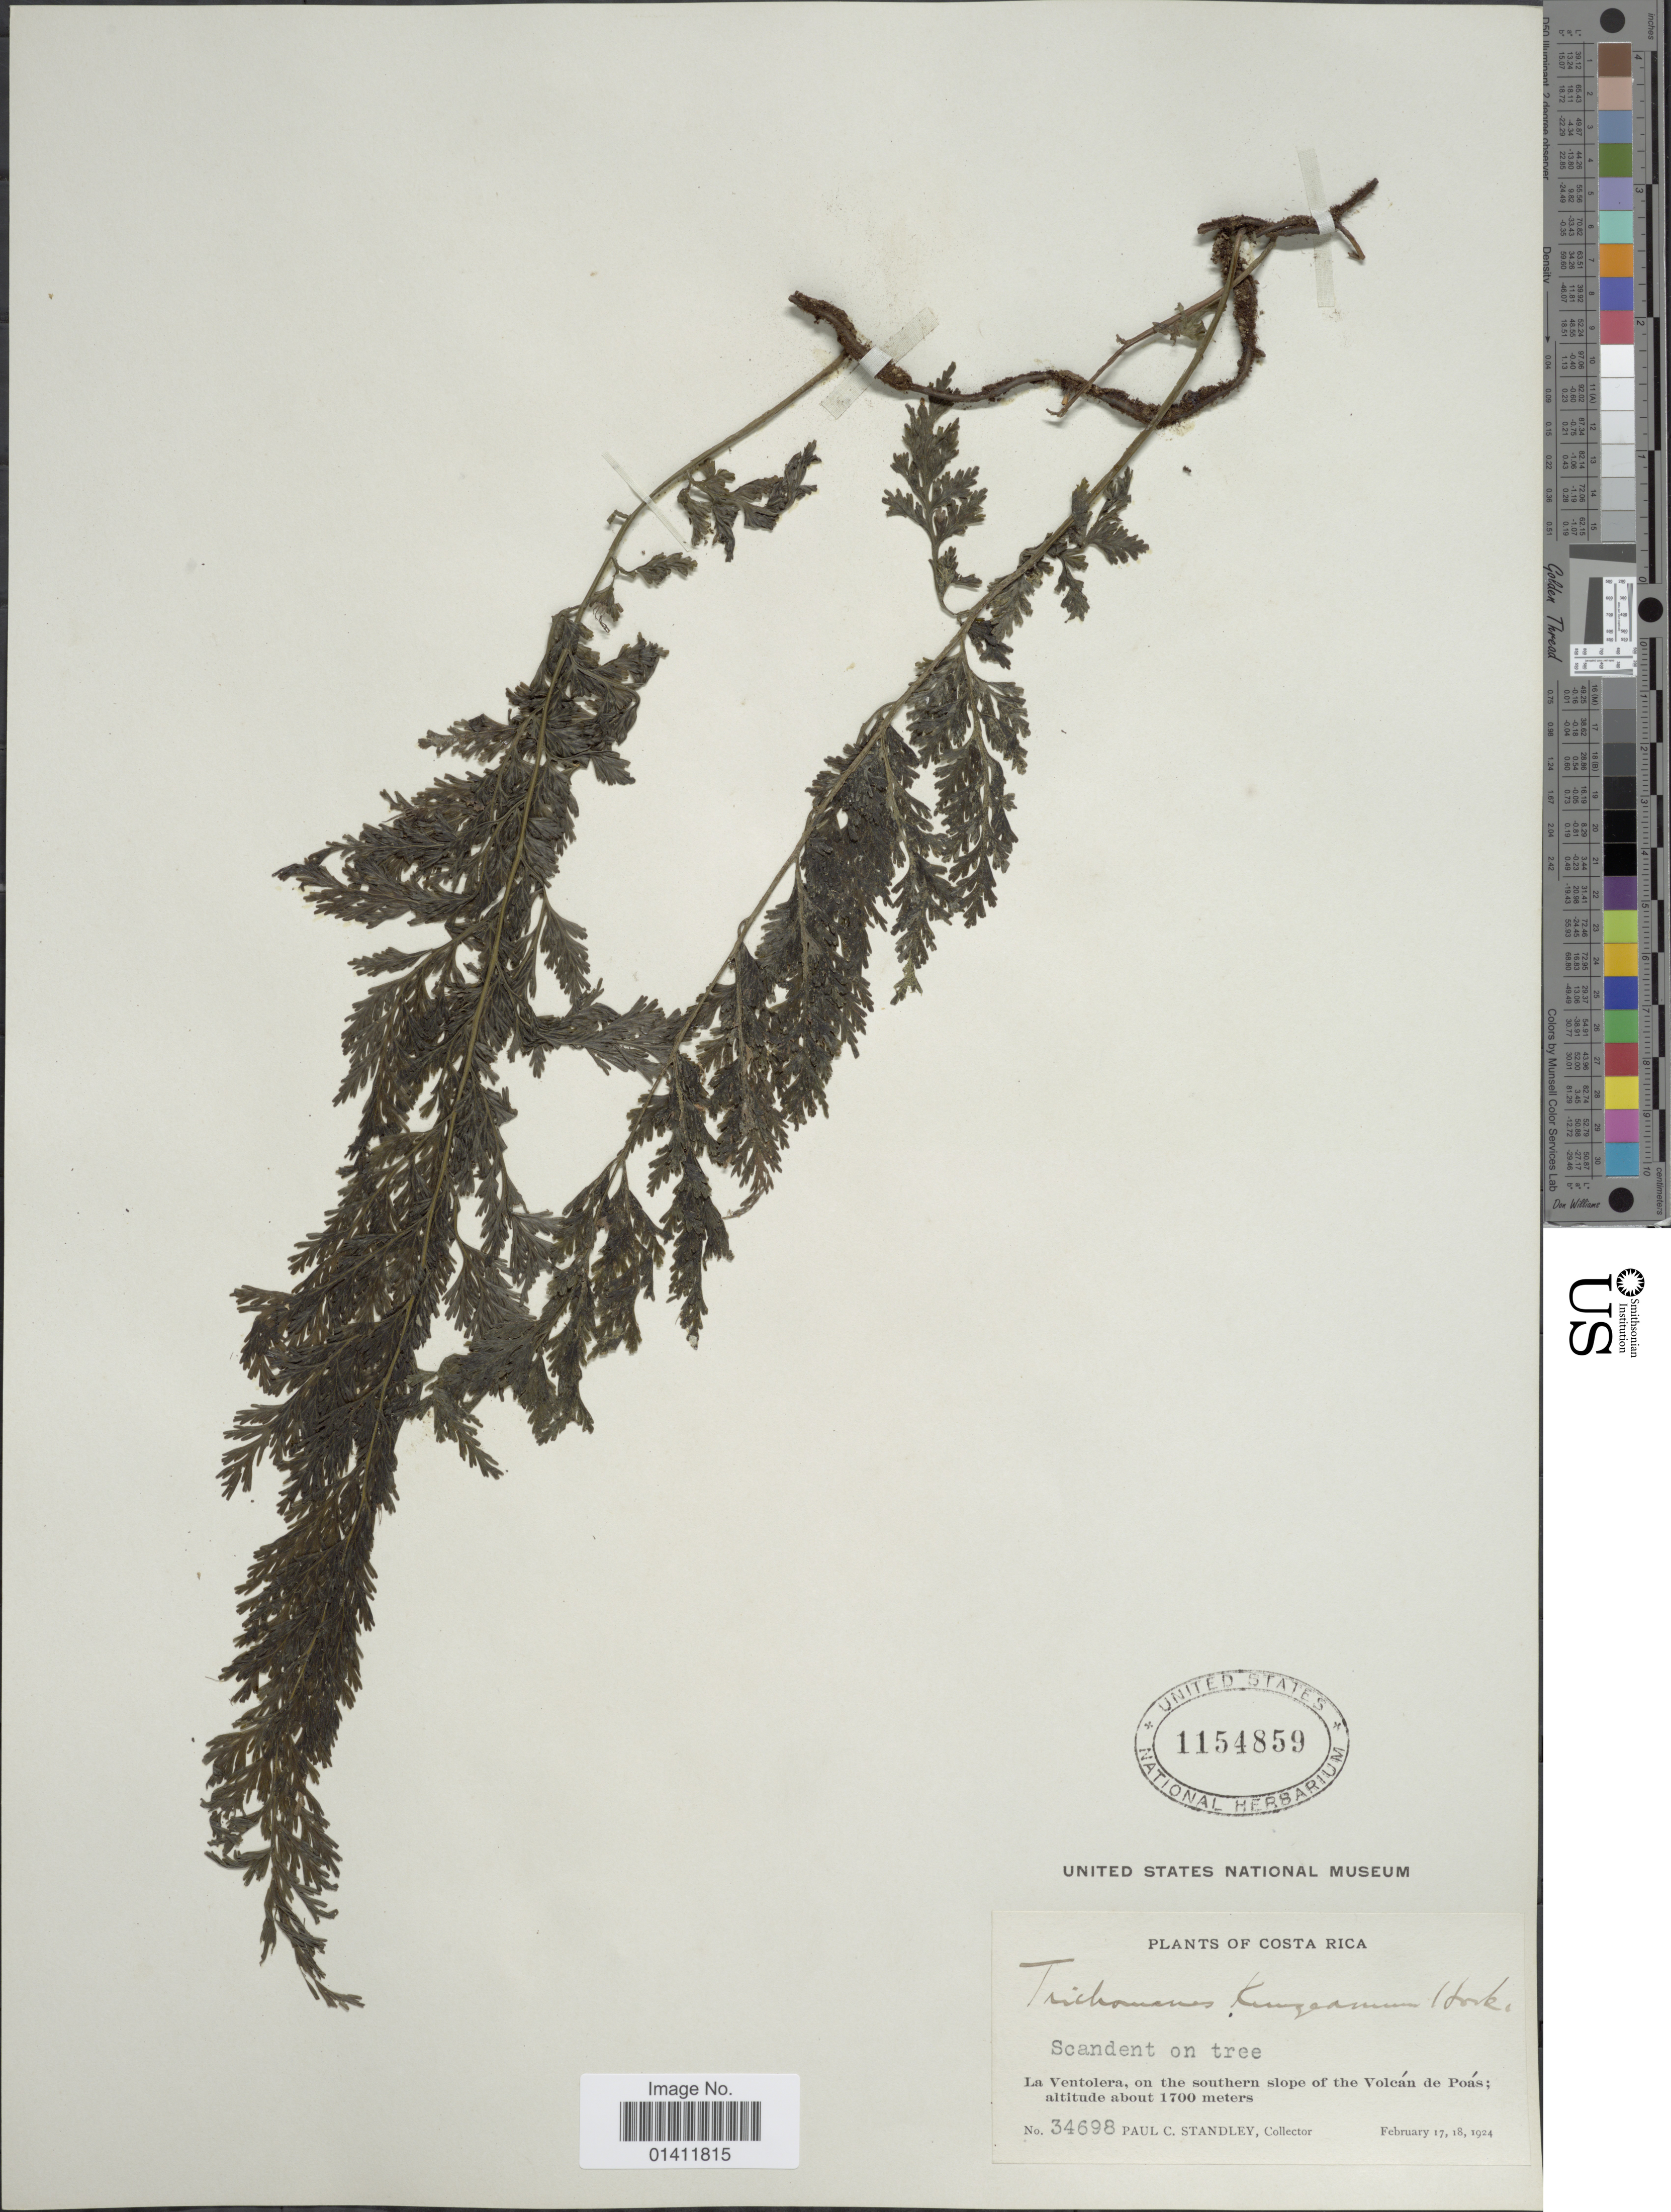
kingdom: Plantae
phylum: Tracheophyta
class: Polypodiopsida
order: Hymenophyllales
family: Hymenophyllaceae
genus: Vandenboschia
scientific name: Vandenboschia radicans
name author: (Sw.) Copel.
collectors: P. C. Standley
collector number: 34698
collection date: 1924-02-17/1924-02-18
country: Costa Rica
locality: La Ventolera, on the southern slope of the Volcan de Poas.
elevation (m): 1700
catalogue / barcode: US 1154859